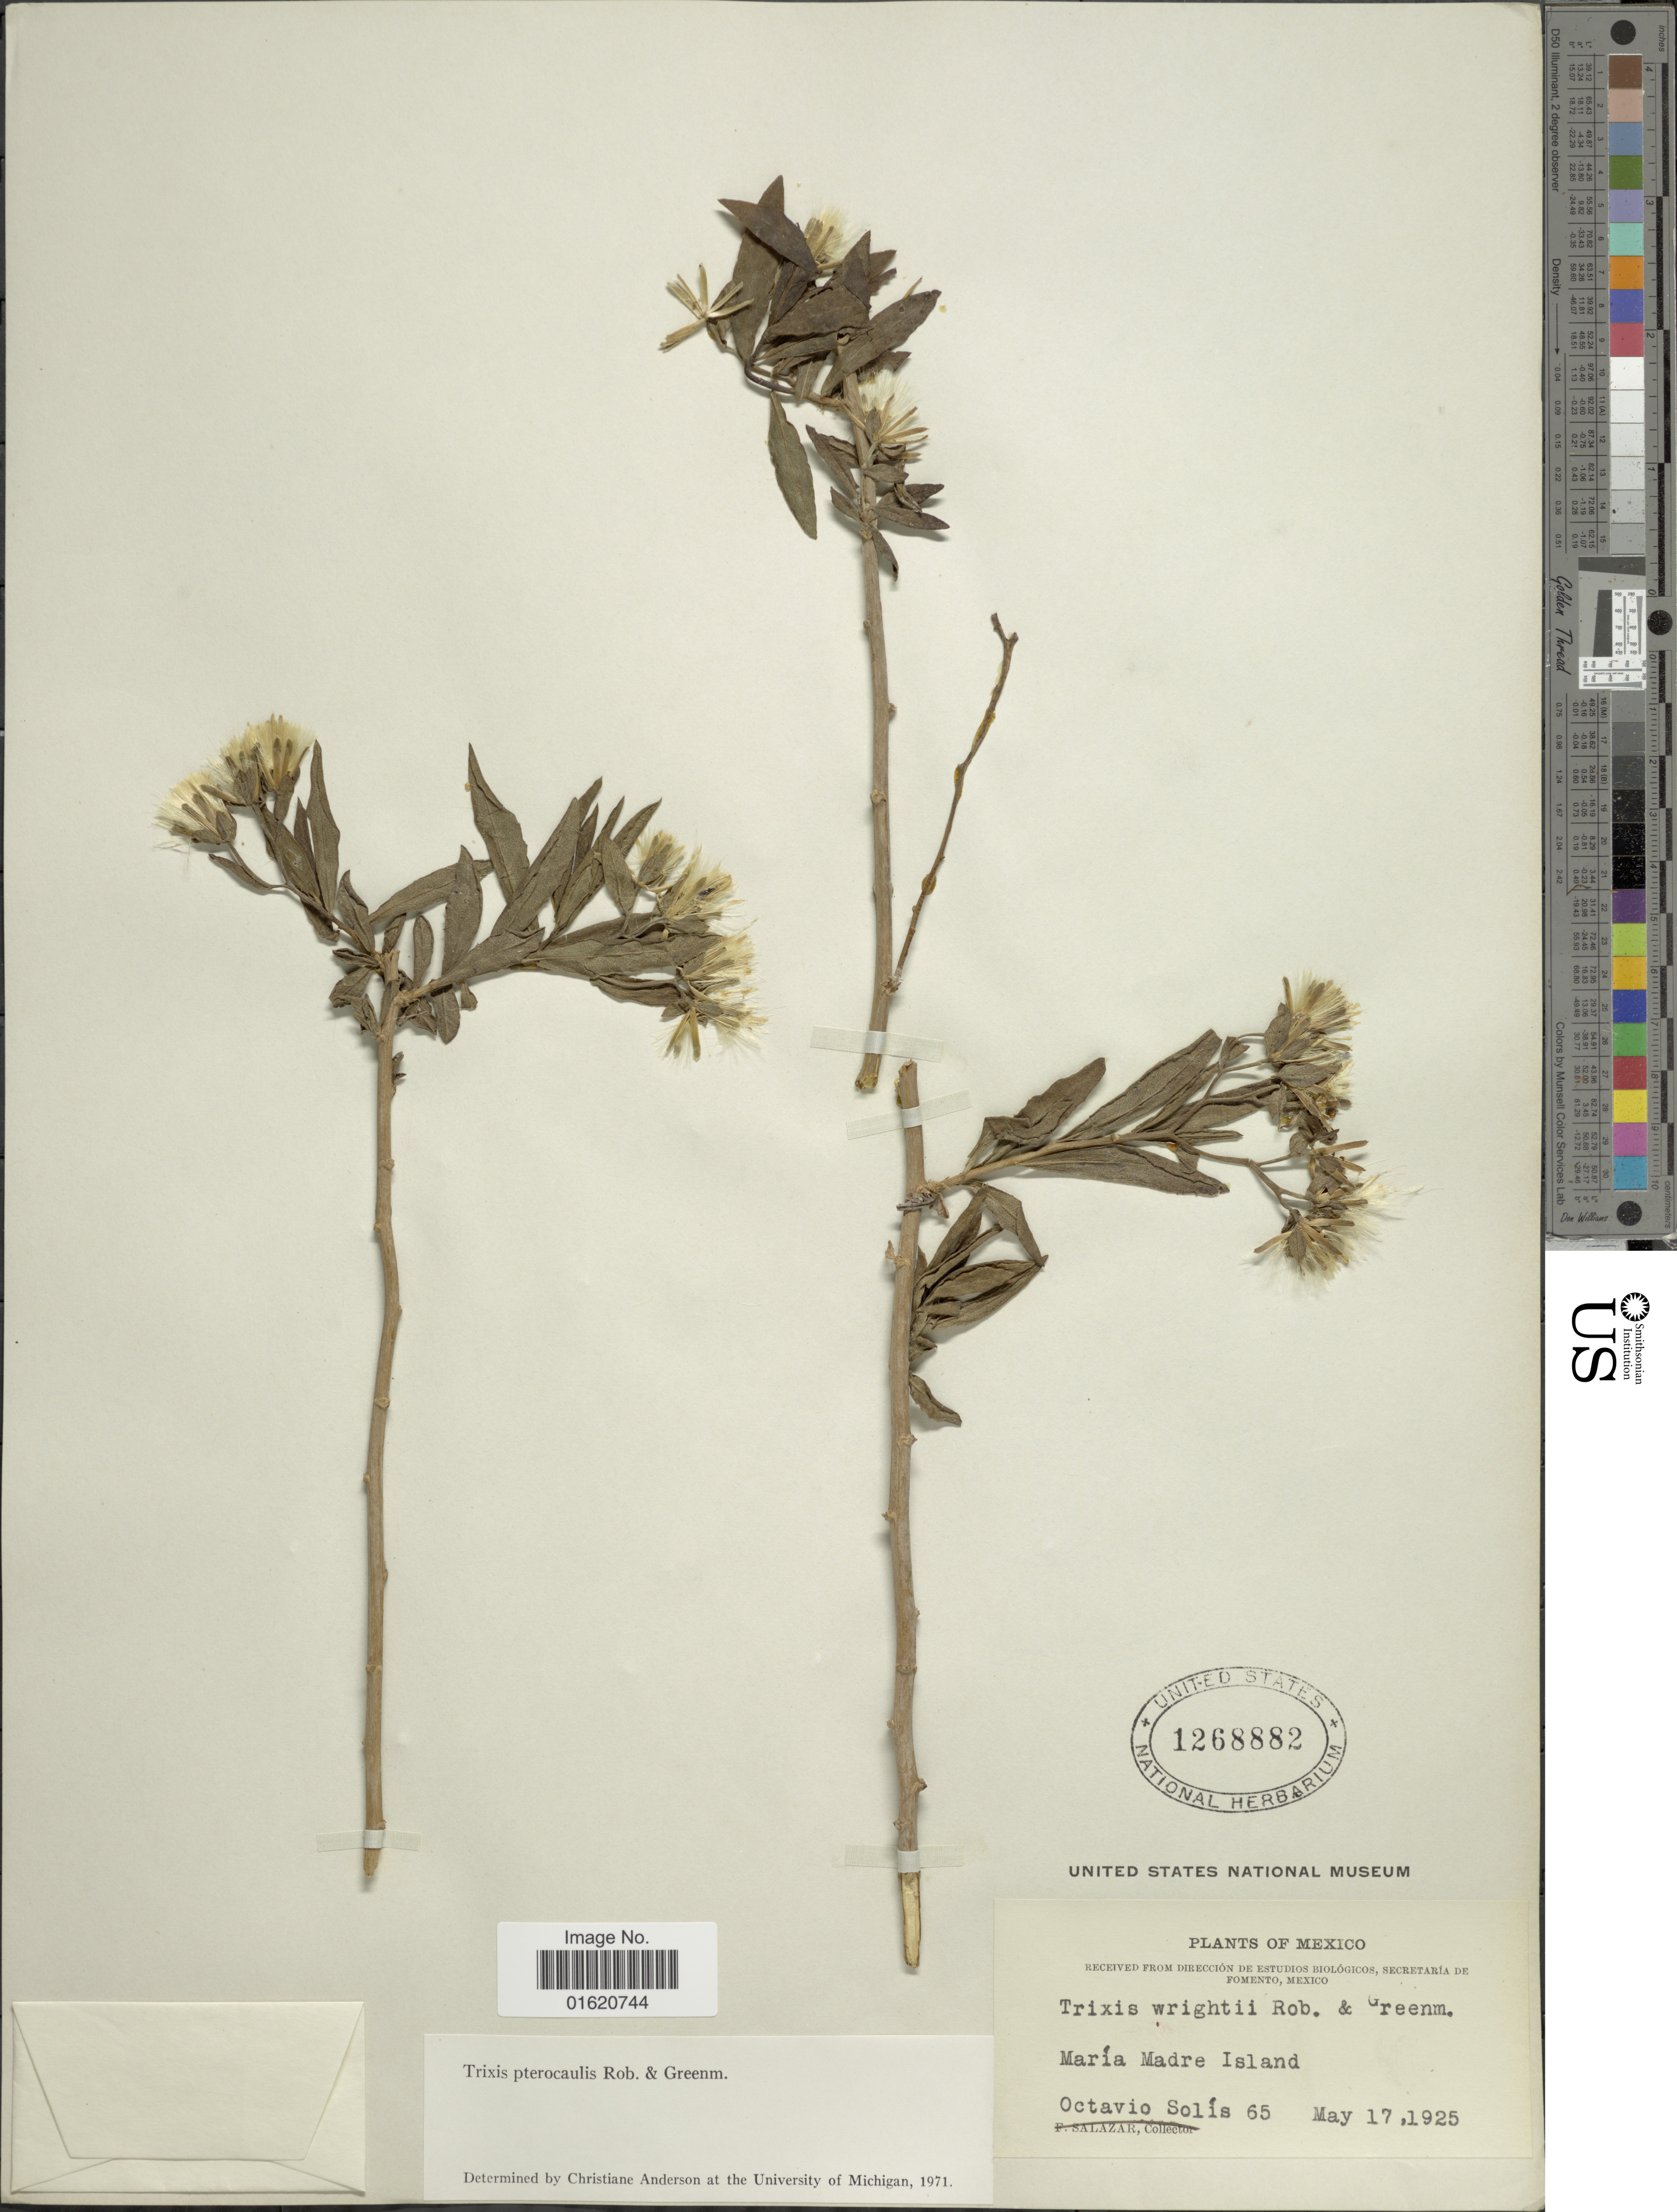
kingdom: Plantae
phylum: Tracheophyta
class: Magnoliopsida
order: Asterales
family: Asteraceae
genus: Trixis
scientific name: Trixis pterocaulis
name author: B.L. Rob. & Greenm.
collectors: O. Solis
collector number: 65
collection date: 1925-05-17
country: Mexico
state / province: Nayarit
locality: María Madre Island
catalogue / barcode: US 1268882